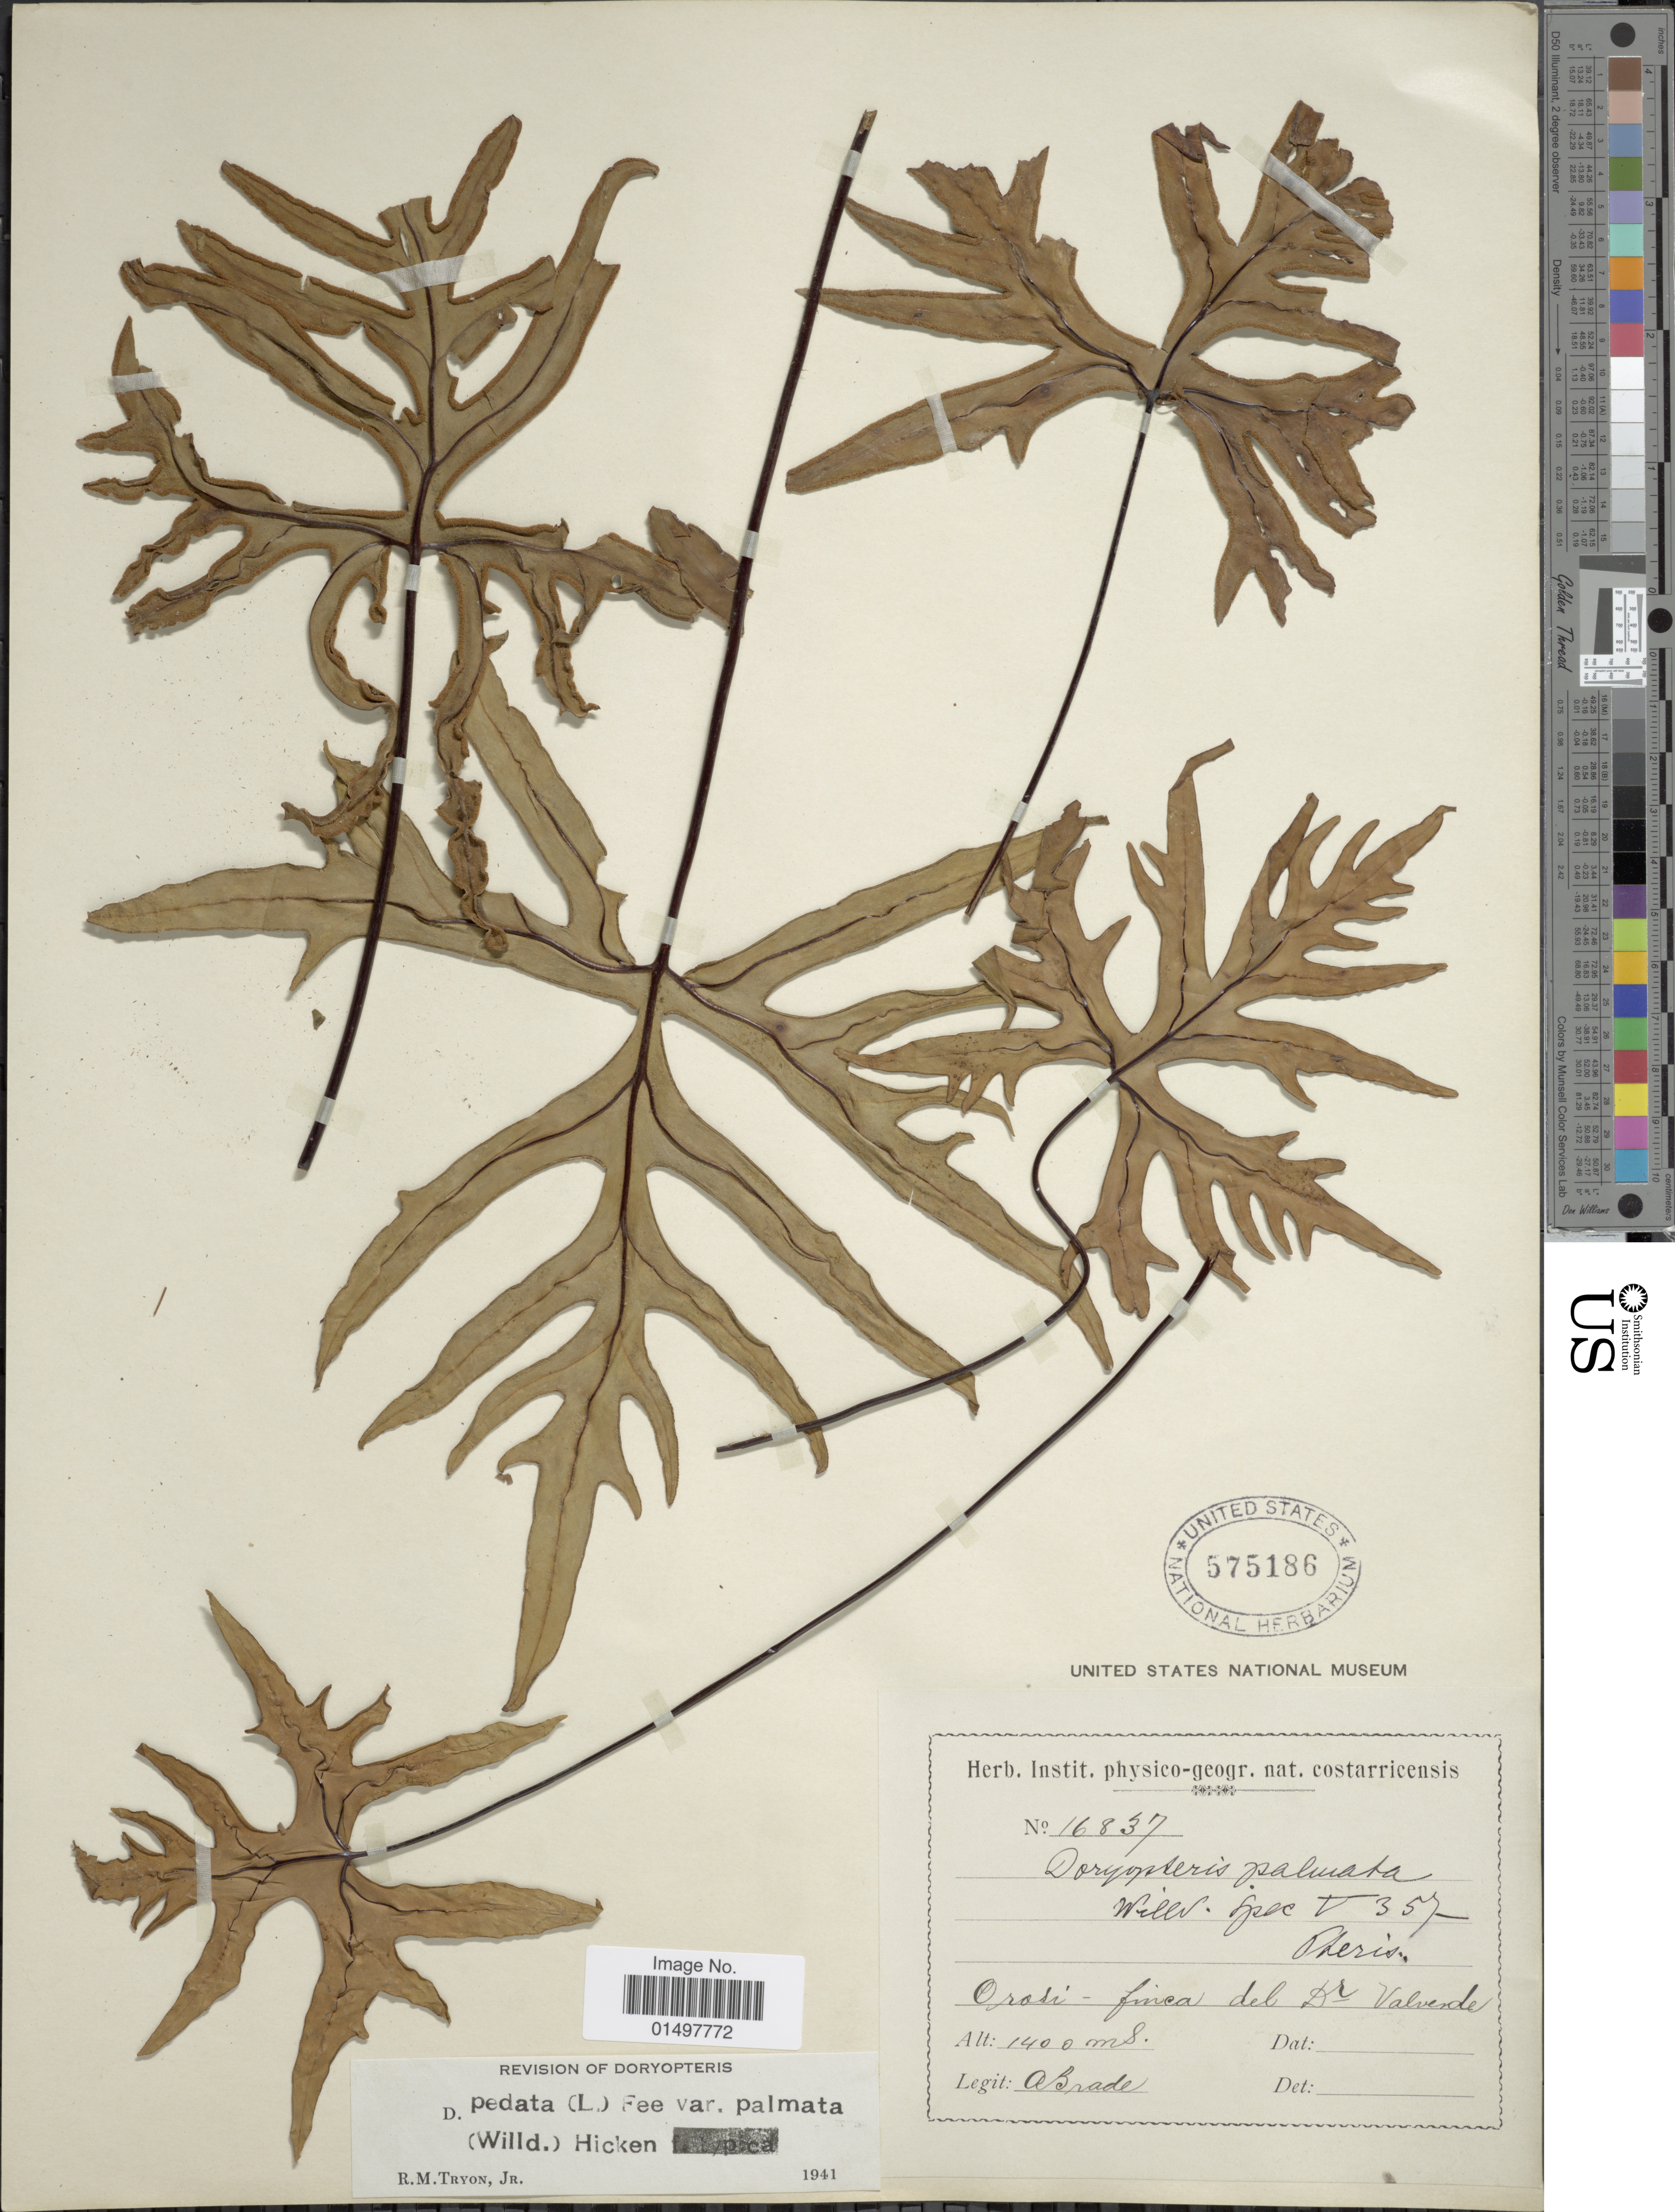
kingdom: Plantae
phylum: Tracheophyta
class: Polypodiopsida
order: Polypodiales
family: Pteridaceae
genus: Doryopteris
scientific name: Doryopteris pedata var. palmata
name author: (Willd.) Hicken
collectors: A. Brade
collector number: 16837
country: Costa Rica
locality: Orosi - finca del Dr Valverde.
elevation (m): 1400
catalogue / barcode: US 575186